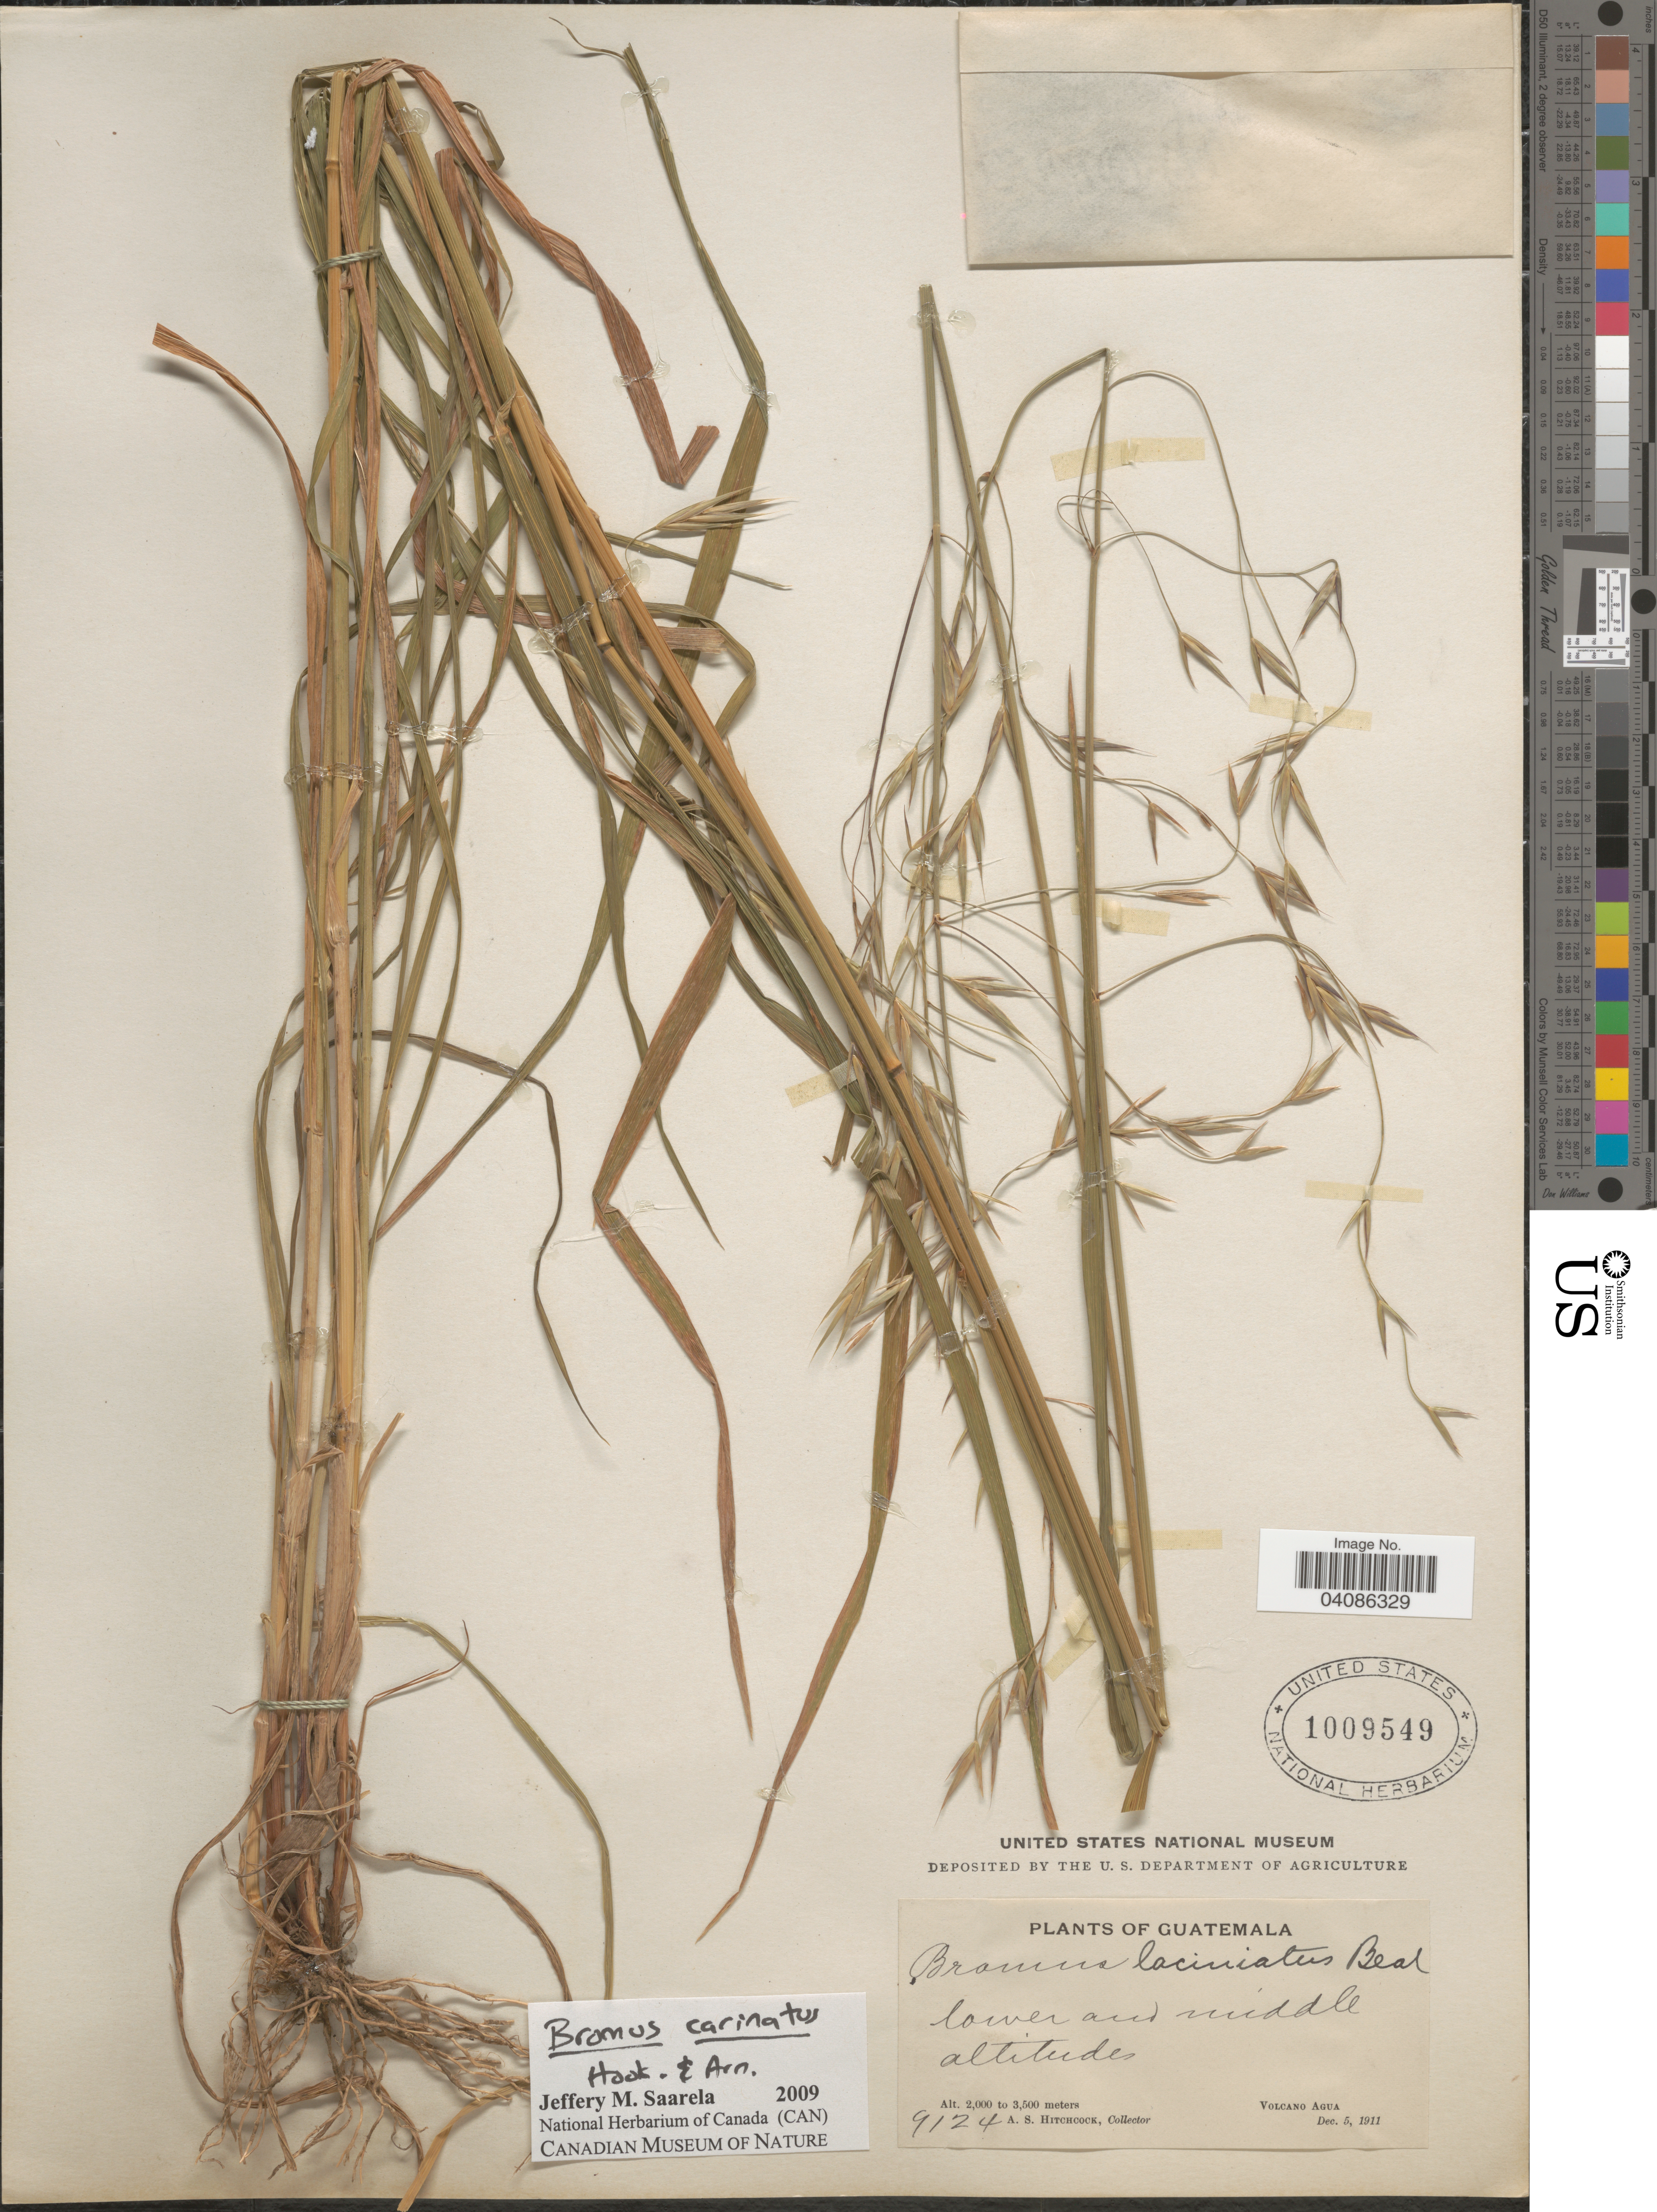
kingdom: Plantae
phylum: Tracheophyta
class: Liliopsida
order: Poales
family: Poaceae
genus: Bromus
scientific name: Bromus carinatus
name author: Hook. & Arn.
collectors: A. S. Hitchcock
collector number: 9124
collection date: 1911-12-05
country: Guatemala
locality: Volcano Agua.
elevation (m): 2000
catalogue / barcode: US 1009549